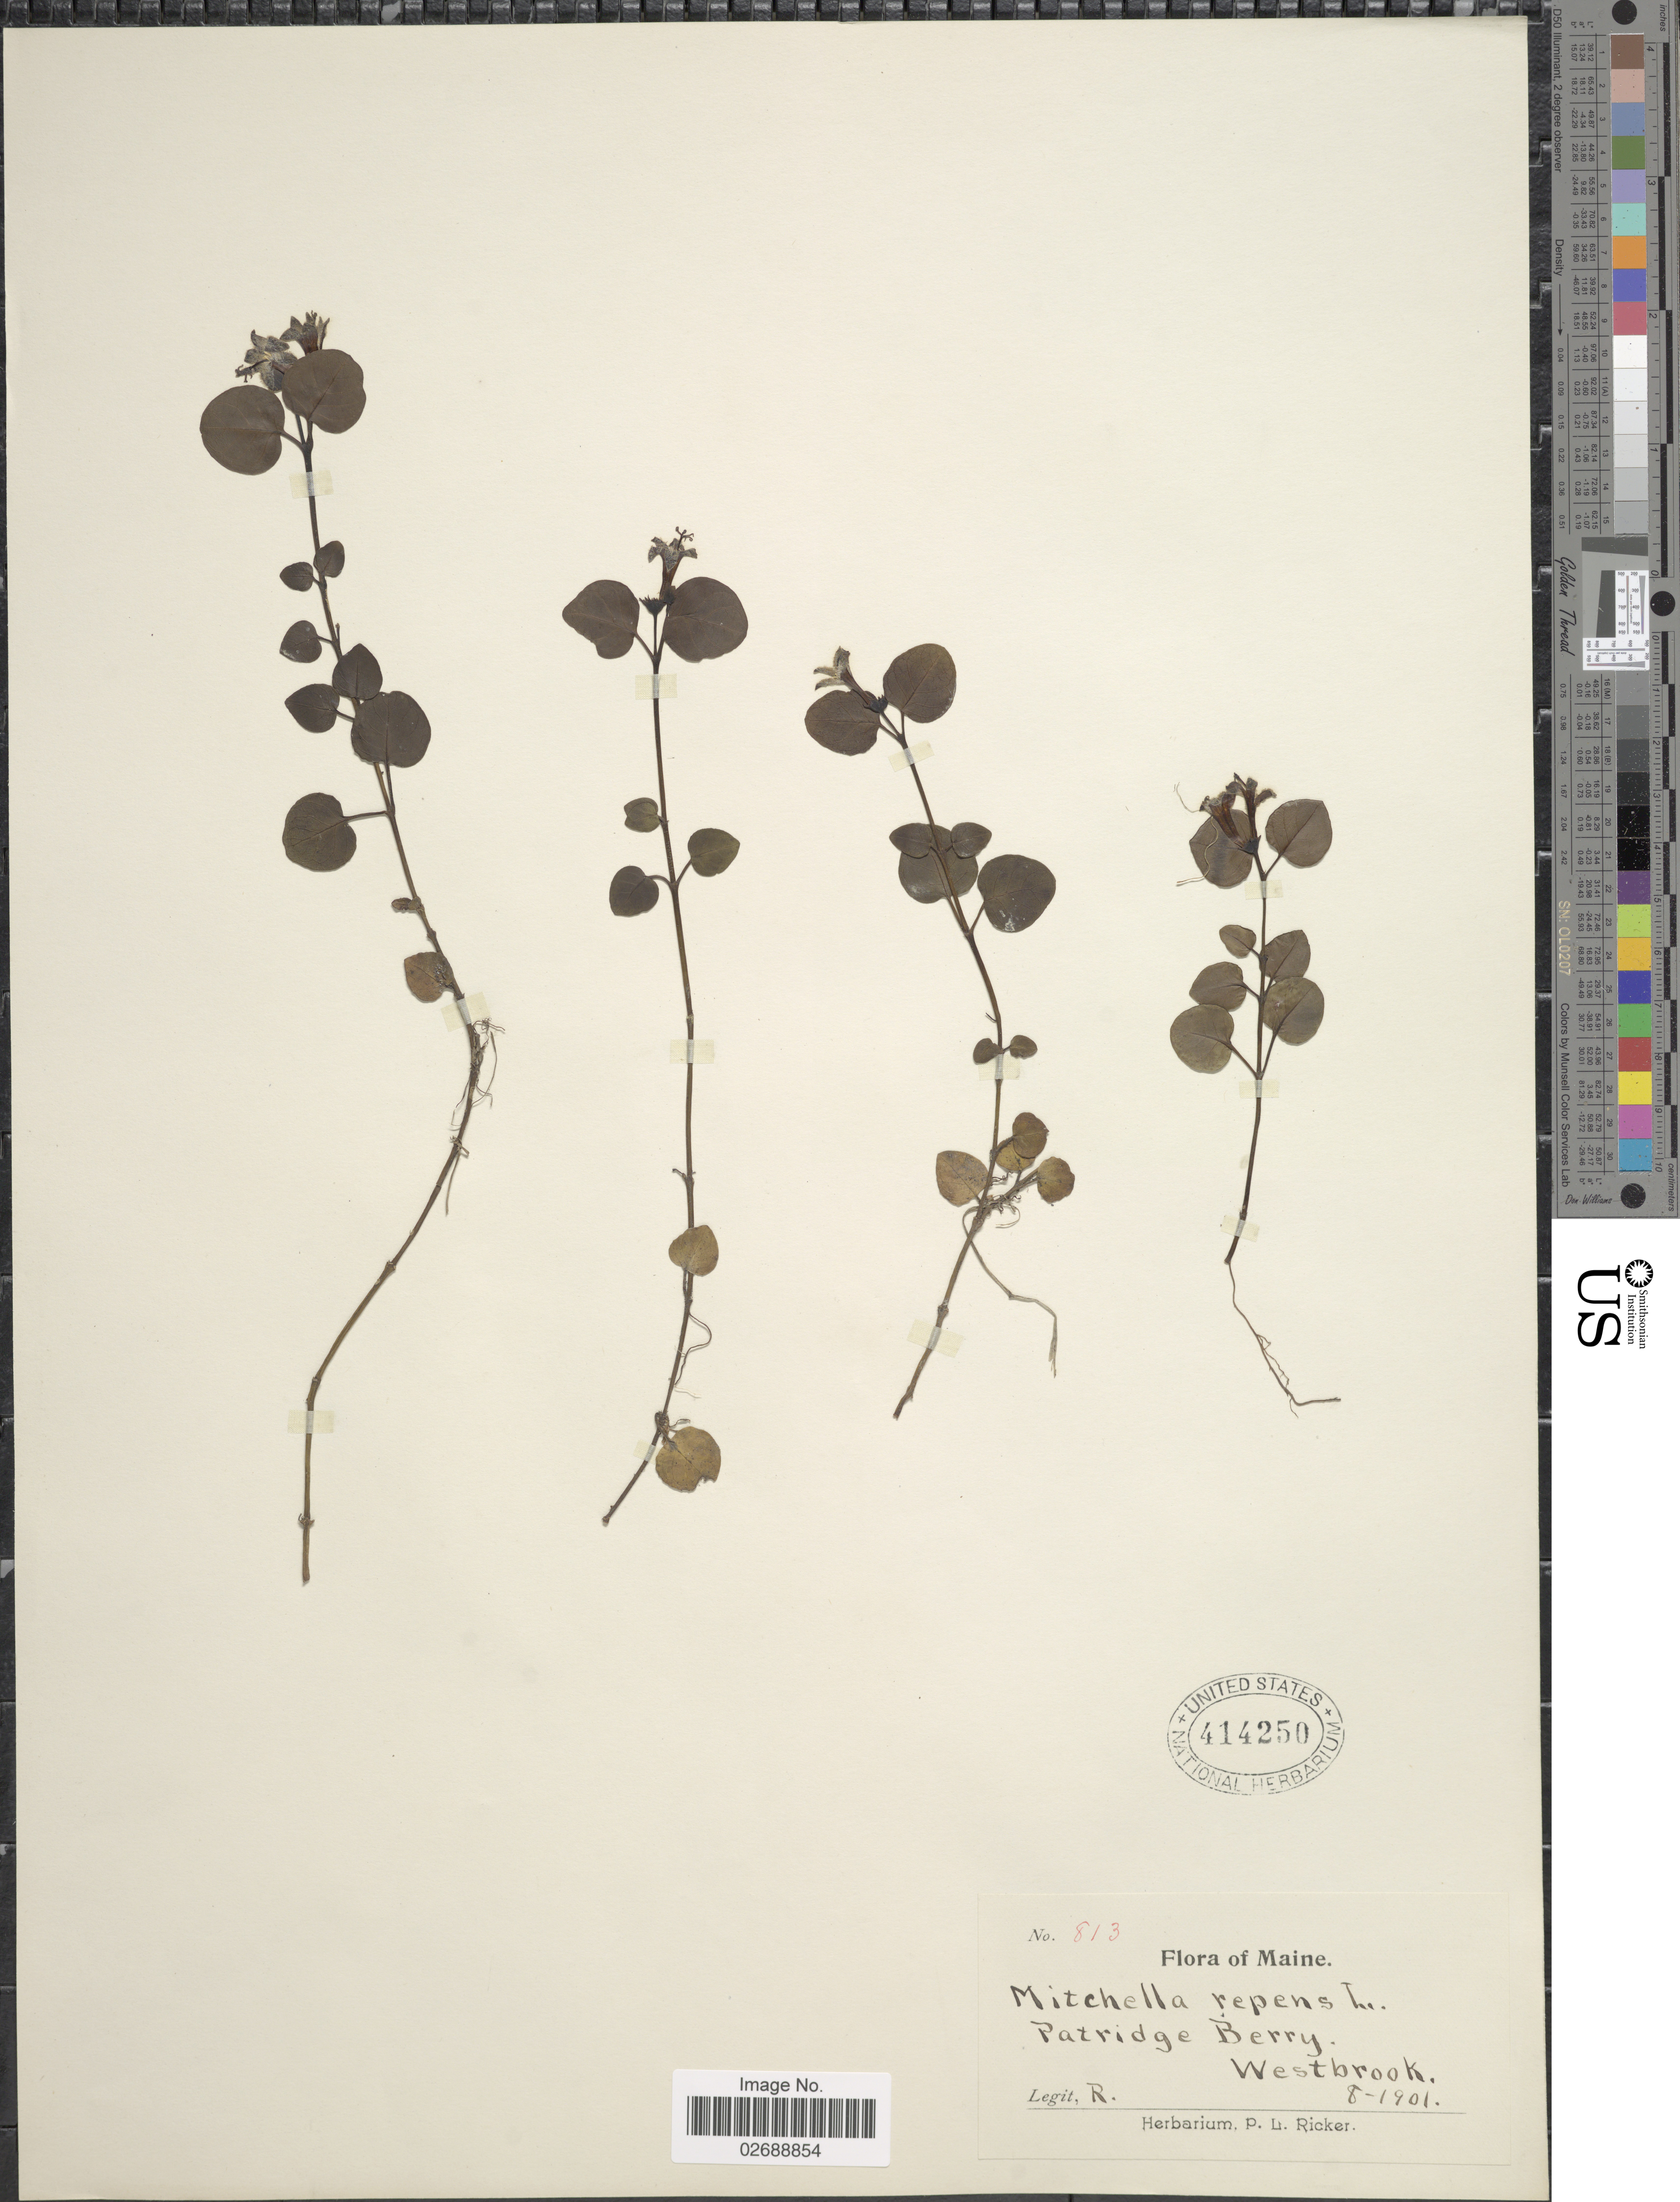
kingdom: Plantae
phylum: Tracheophyta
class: Magnoliopsida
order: Gentianales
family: Rubiaceae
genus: Mitchella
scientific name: Mitchella repens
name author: L.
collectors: P. Ricker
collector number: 813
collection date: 1901-08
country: United States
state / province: Maine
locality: Patridge Berry, Westbrook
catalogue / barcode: US 414250